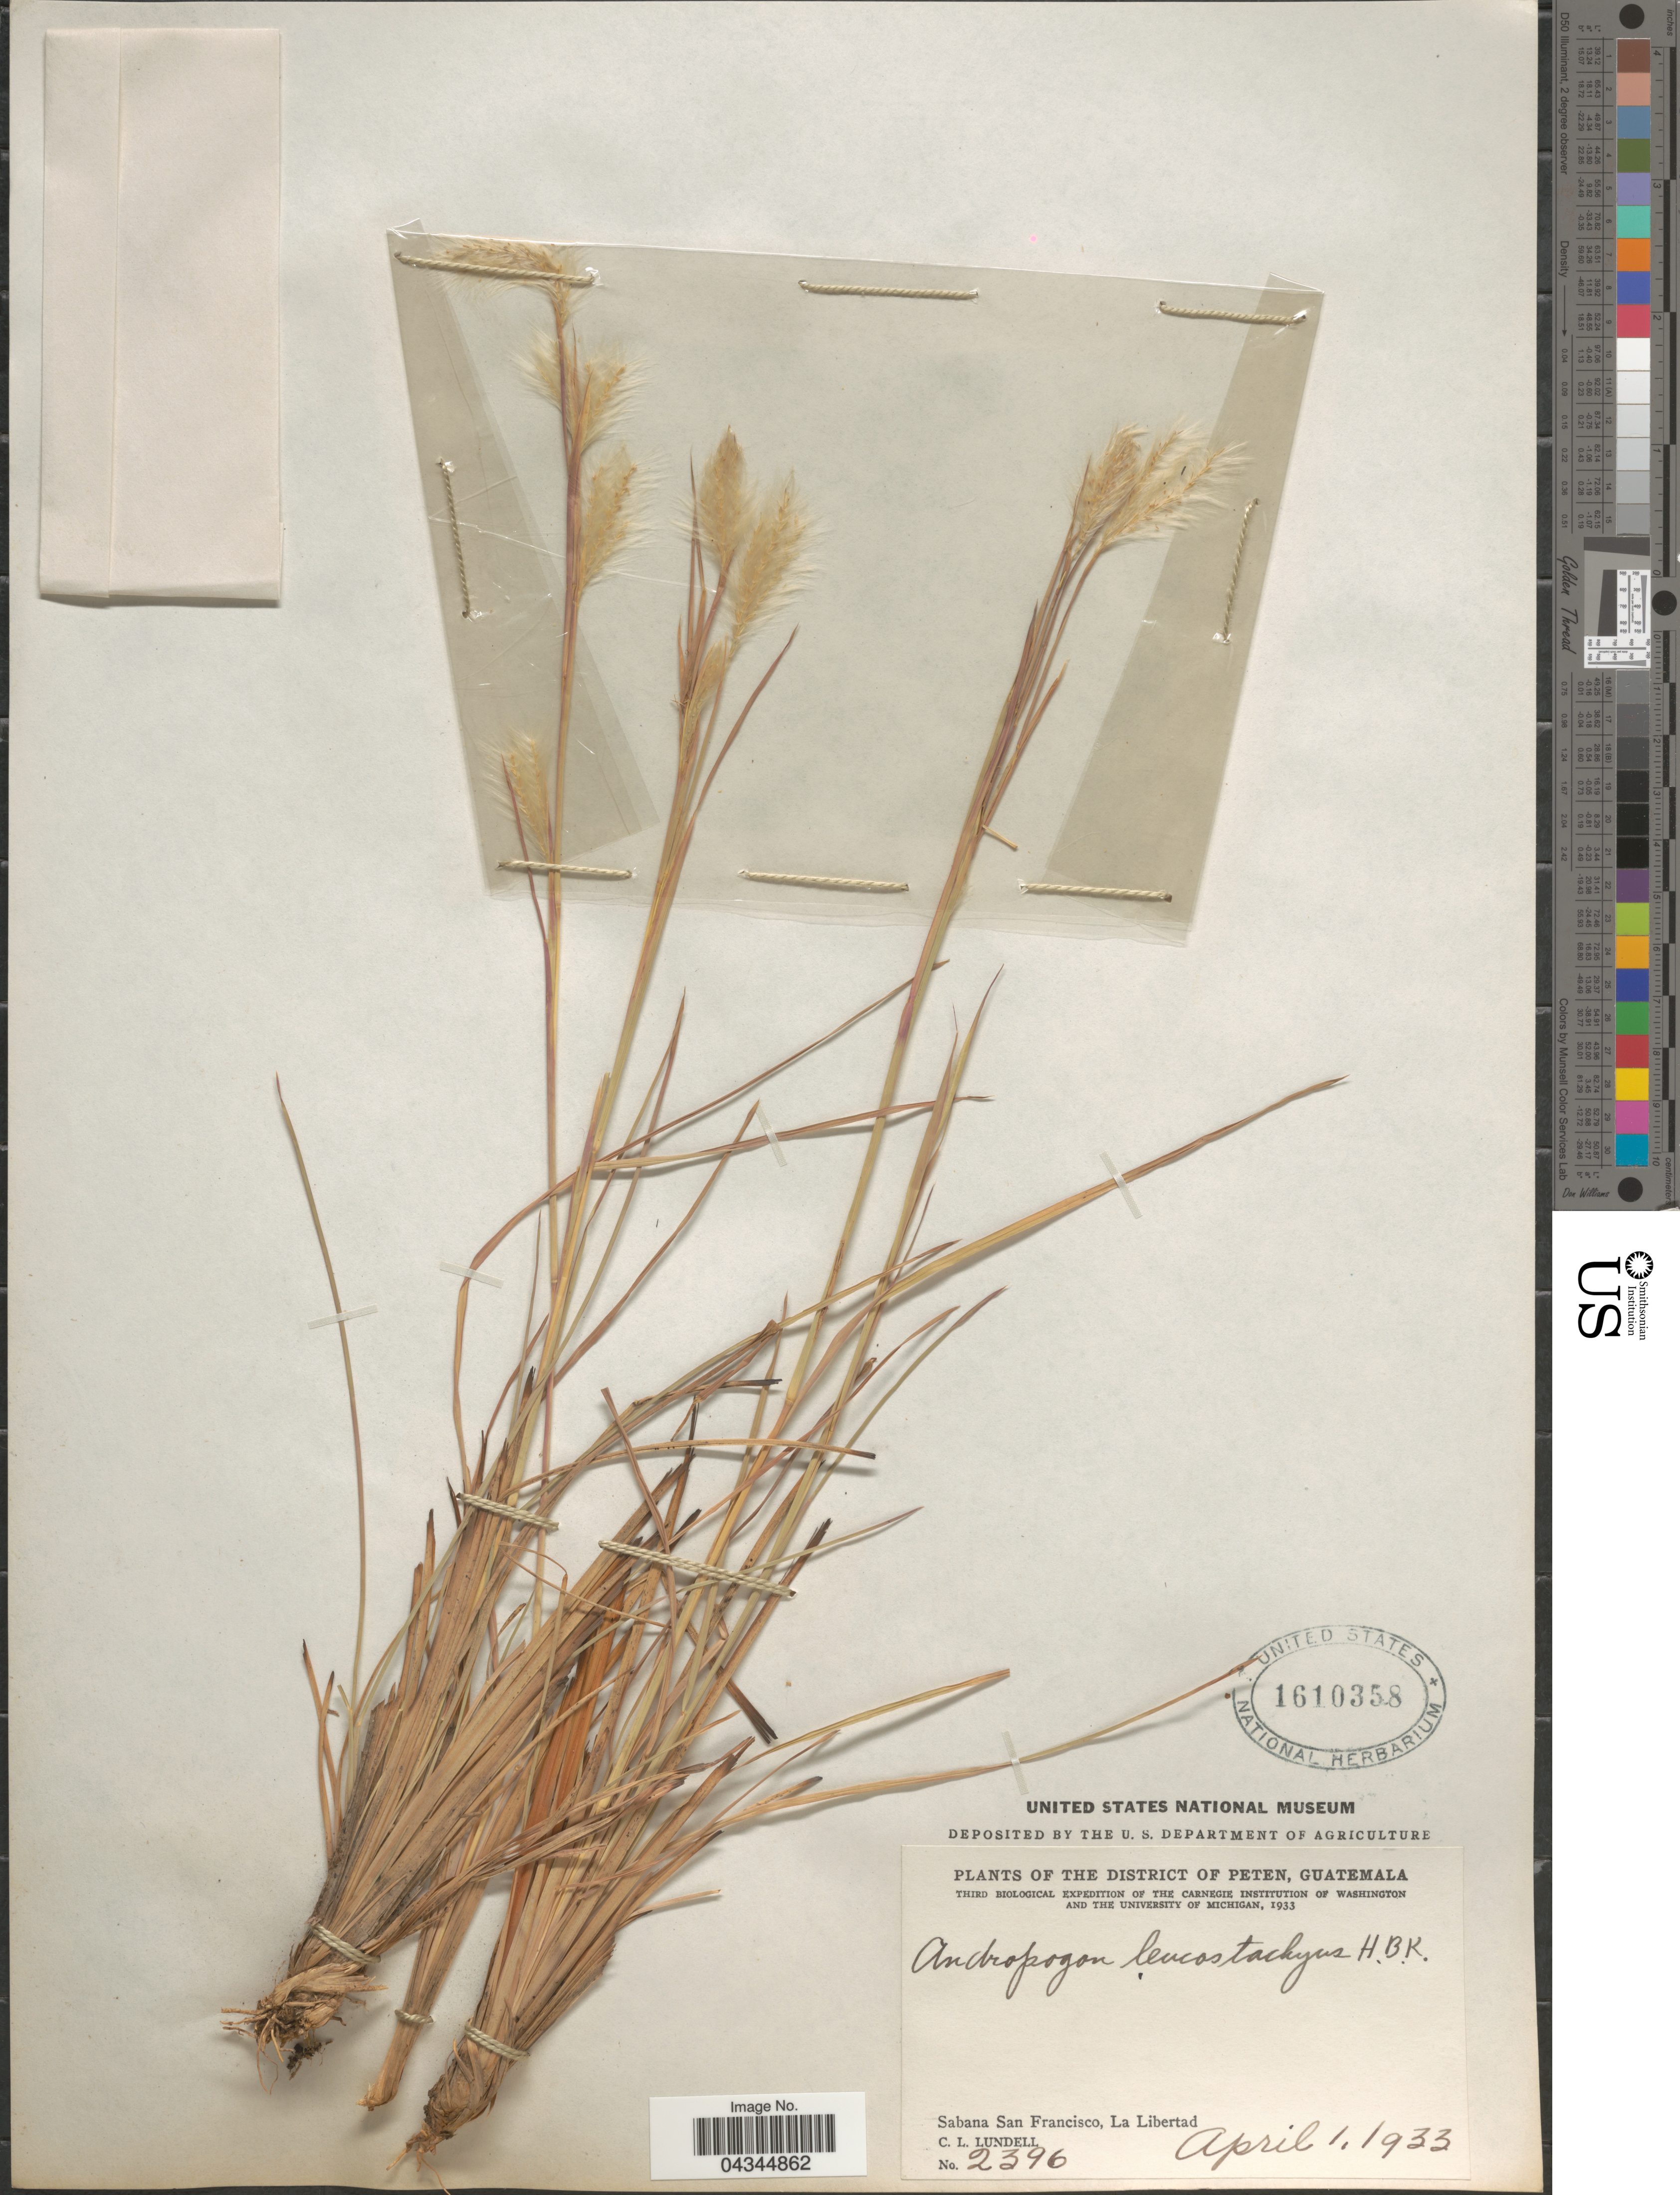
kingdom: Plantae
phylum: Tracheophyta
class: Liliopsida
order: Poales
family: Poaceae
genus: Andropogon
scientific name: Andropogon leucostachyus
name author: Kunth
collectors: C. L. Lundell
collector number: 2396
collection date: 1933-04-01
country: Guatemala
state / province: El Peten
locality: The District of Peten. Third Biological Expedition of the Carnegie Institution of Washington and the University of Michigan, 1933. Sabana San Francisco, La Libertad.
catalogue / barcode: US 1610358